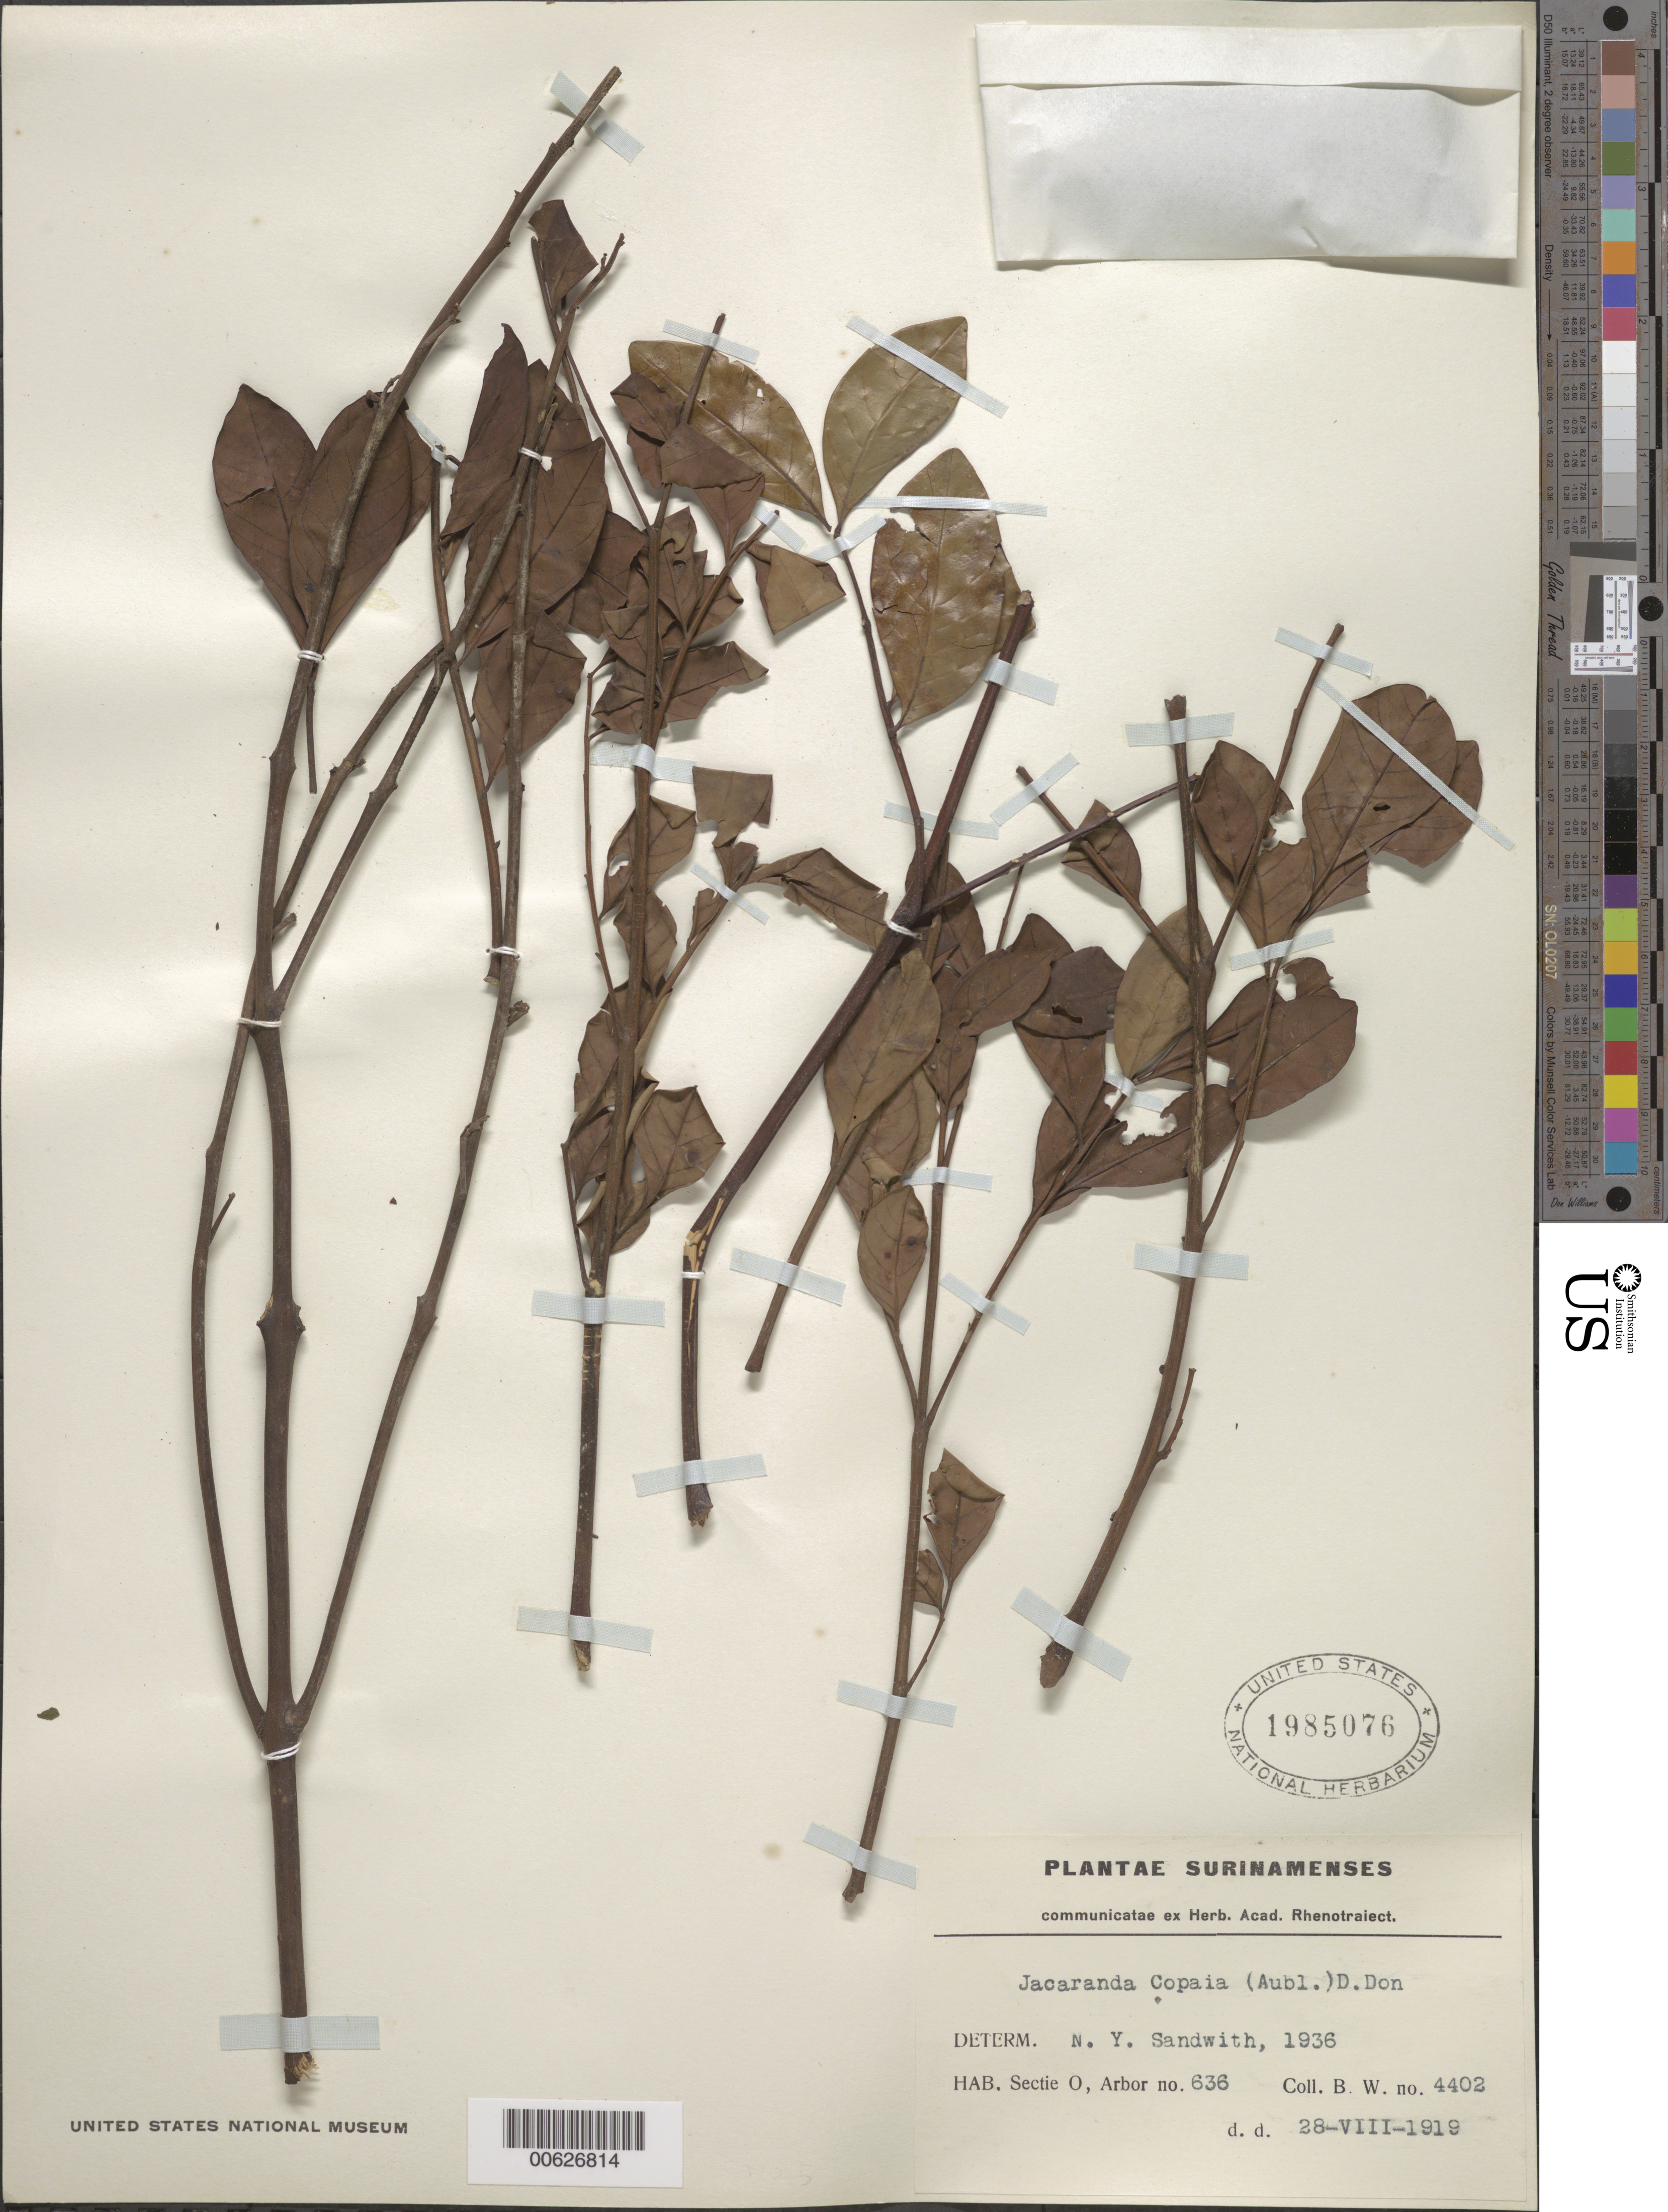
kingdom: Plantae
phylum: Tracheophyta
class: Magnoliopsida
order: Lamiales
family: Bignoniaceae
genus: Jacaranda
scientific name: Jacaranda copaia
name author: (Aubl.) D. Don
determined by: Sandwith, N. Y.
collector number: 4402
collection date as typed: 28-Aug-19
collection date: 1919-08-28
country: Suriname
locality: Sectie O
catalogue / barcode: US 1985076